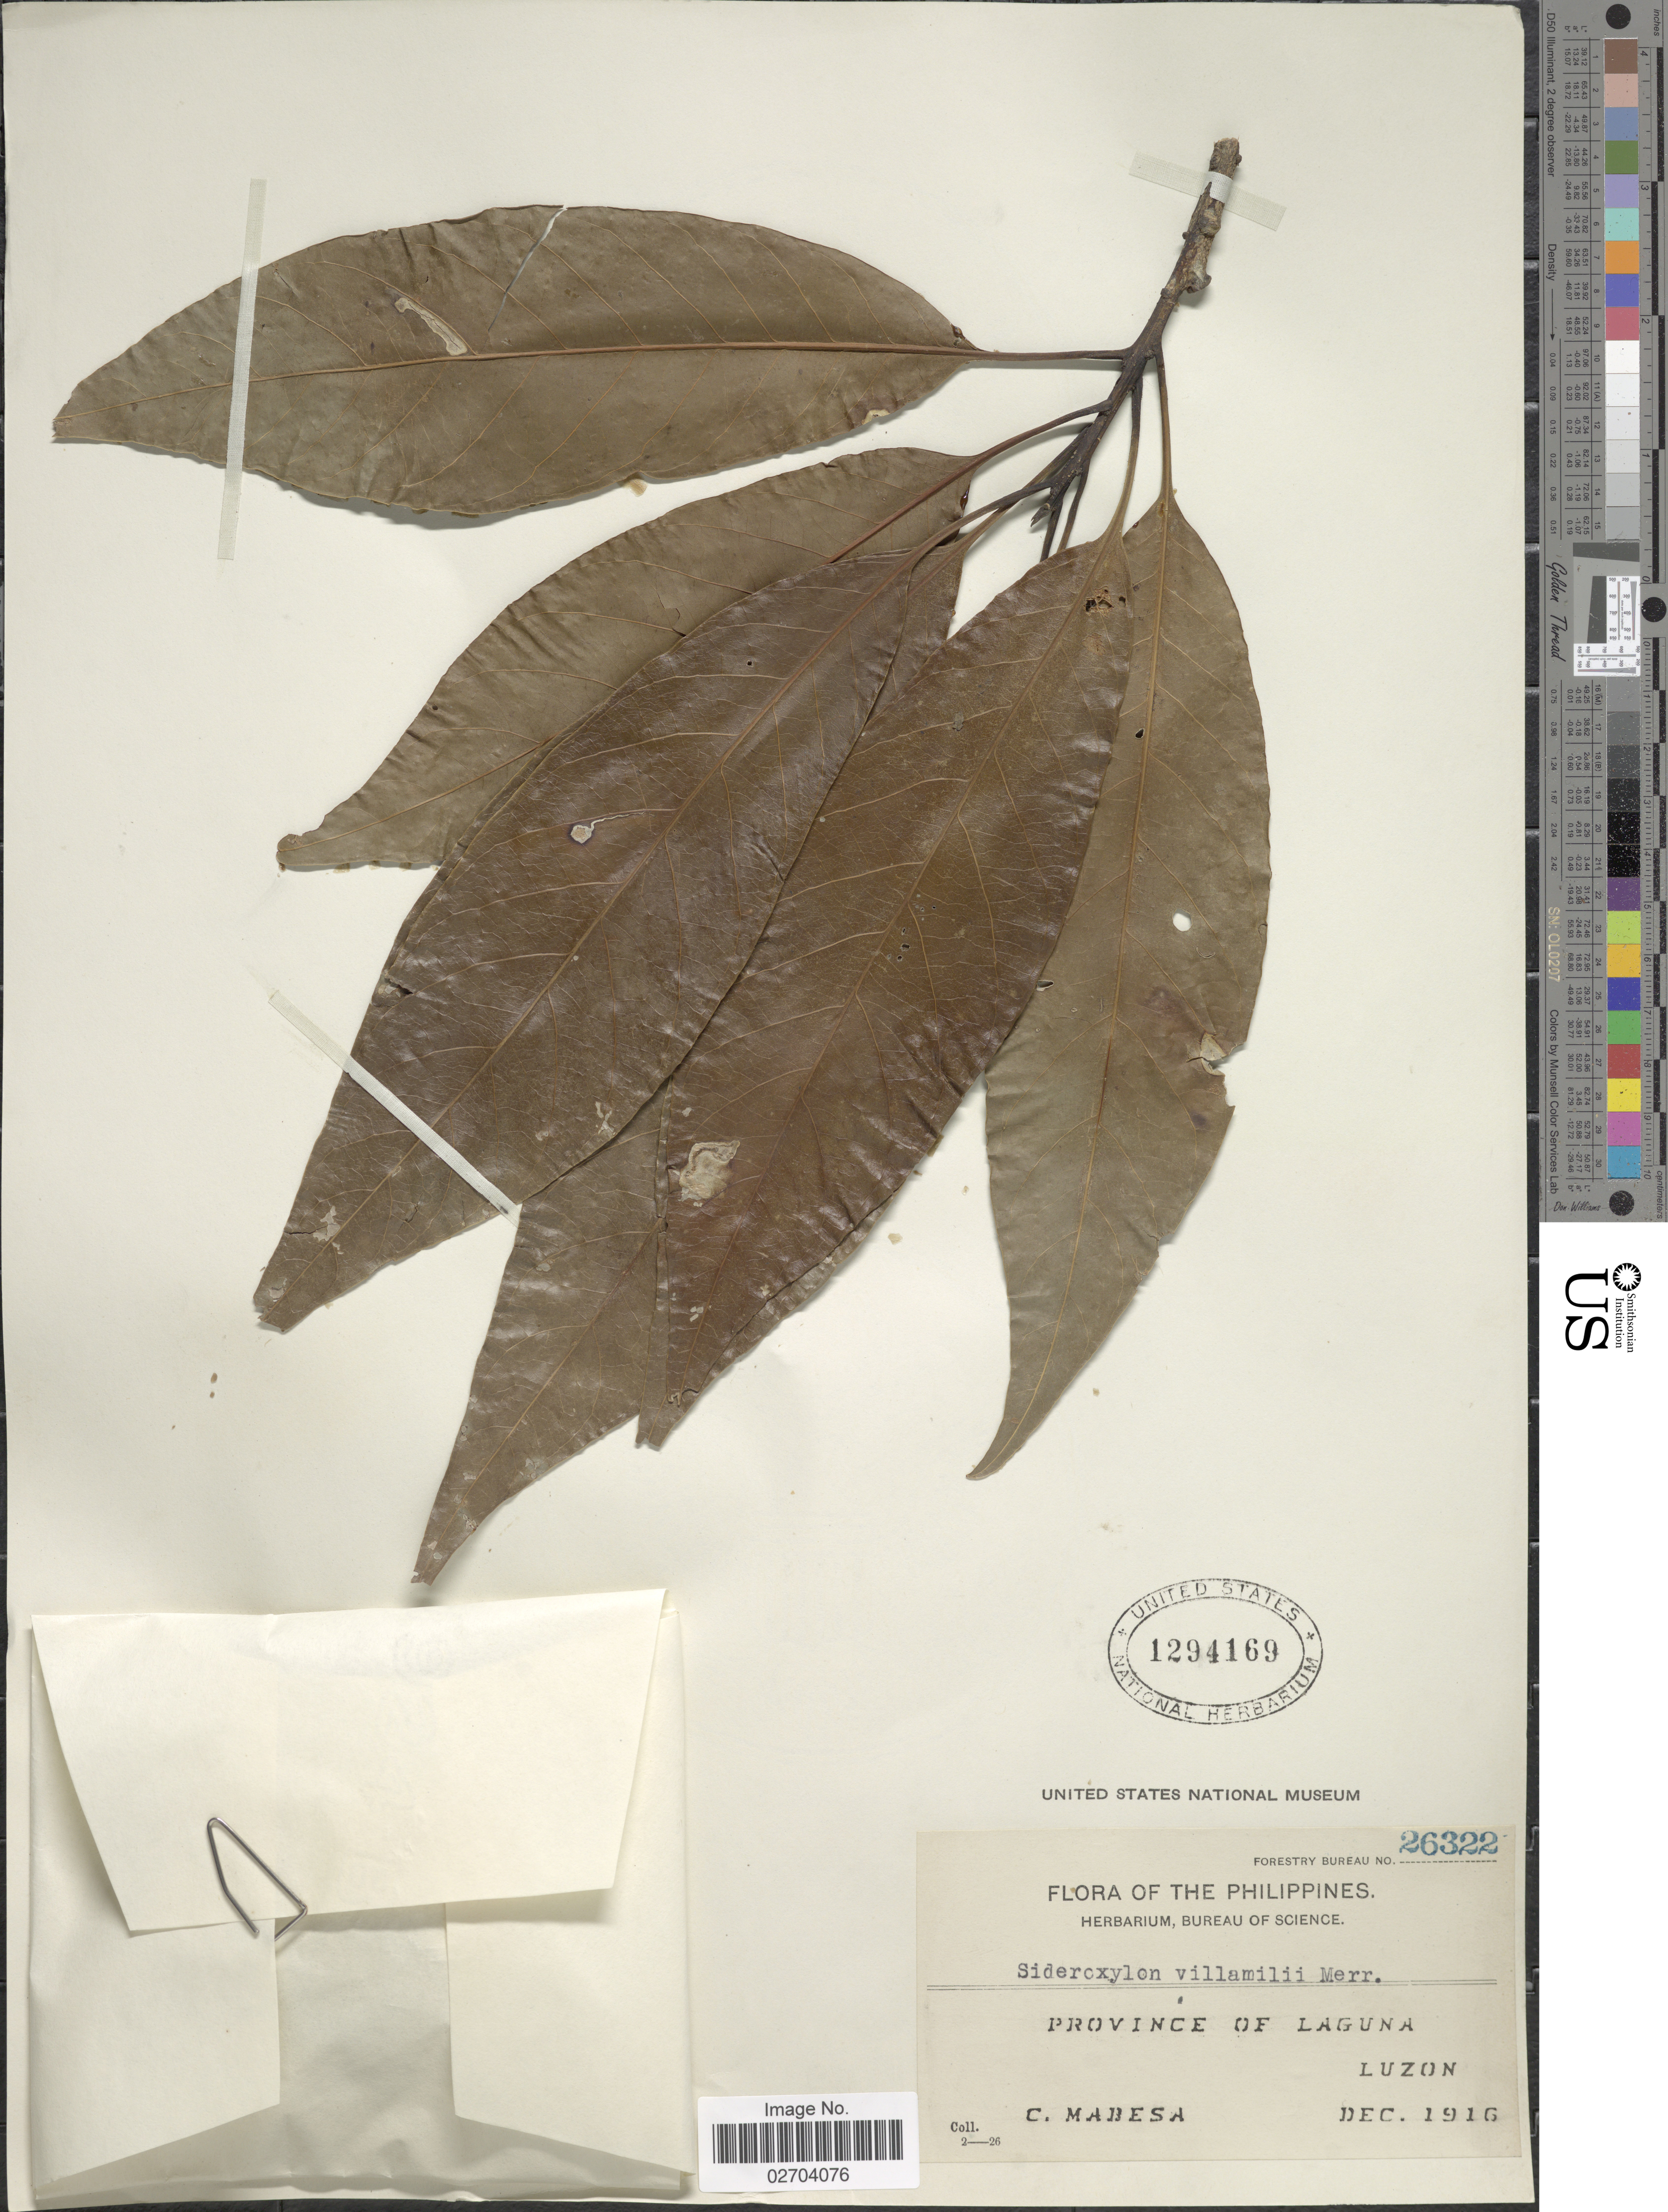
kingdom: Plantae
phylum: Tracheophyta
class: Magnoliopsida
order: Ericales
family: Sapotaceae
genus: Sideroxylon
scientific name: Sideroxylon villamilii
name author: Merr.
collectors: C. Mabesa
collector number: Forestry Bureau 26322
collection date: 1916-12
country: Philippines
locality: Province of Laguna, Luzon.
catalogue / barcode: US 1294169